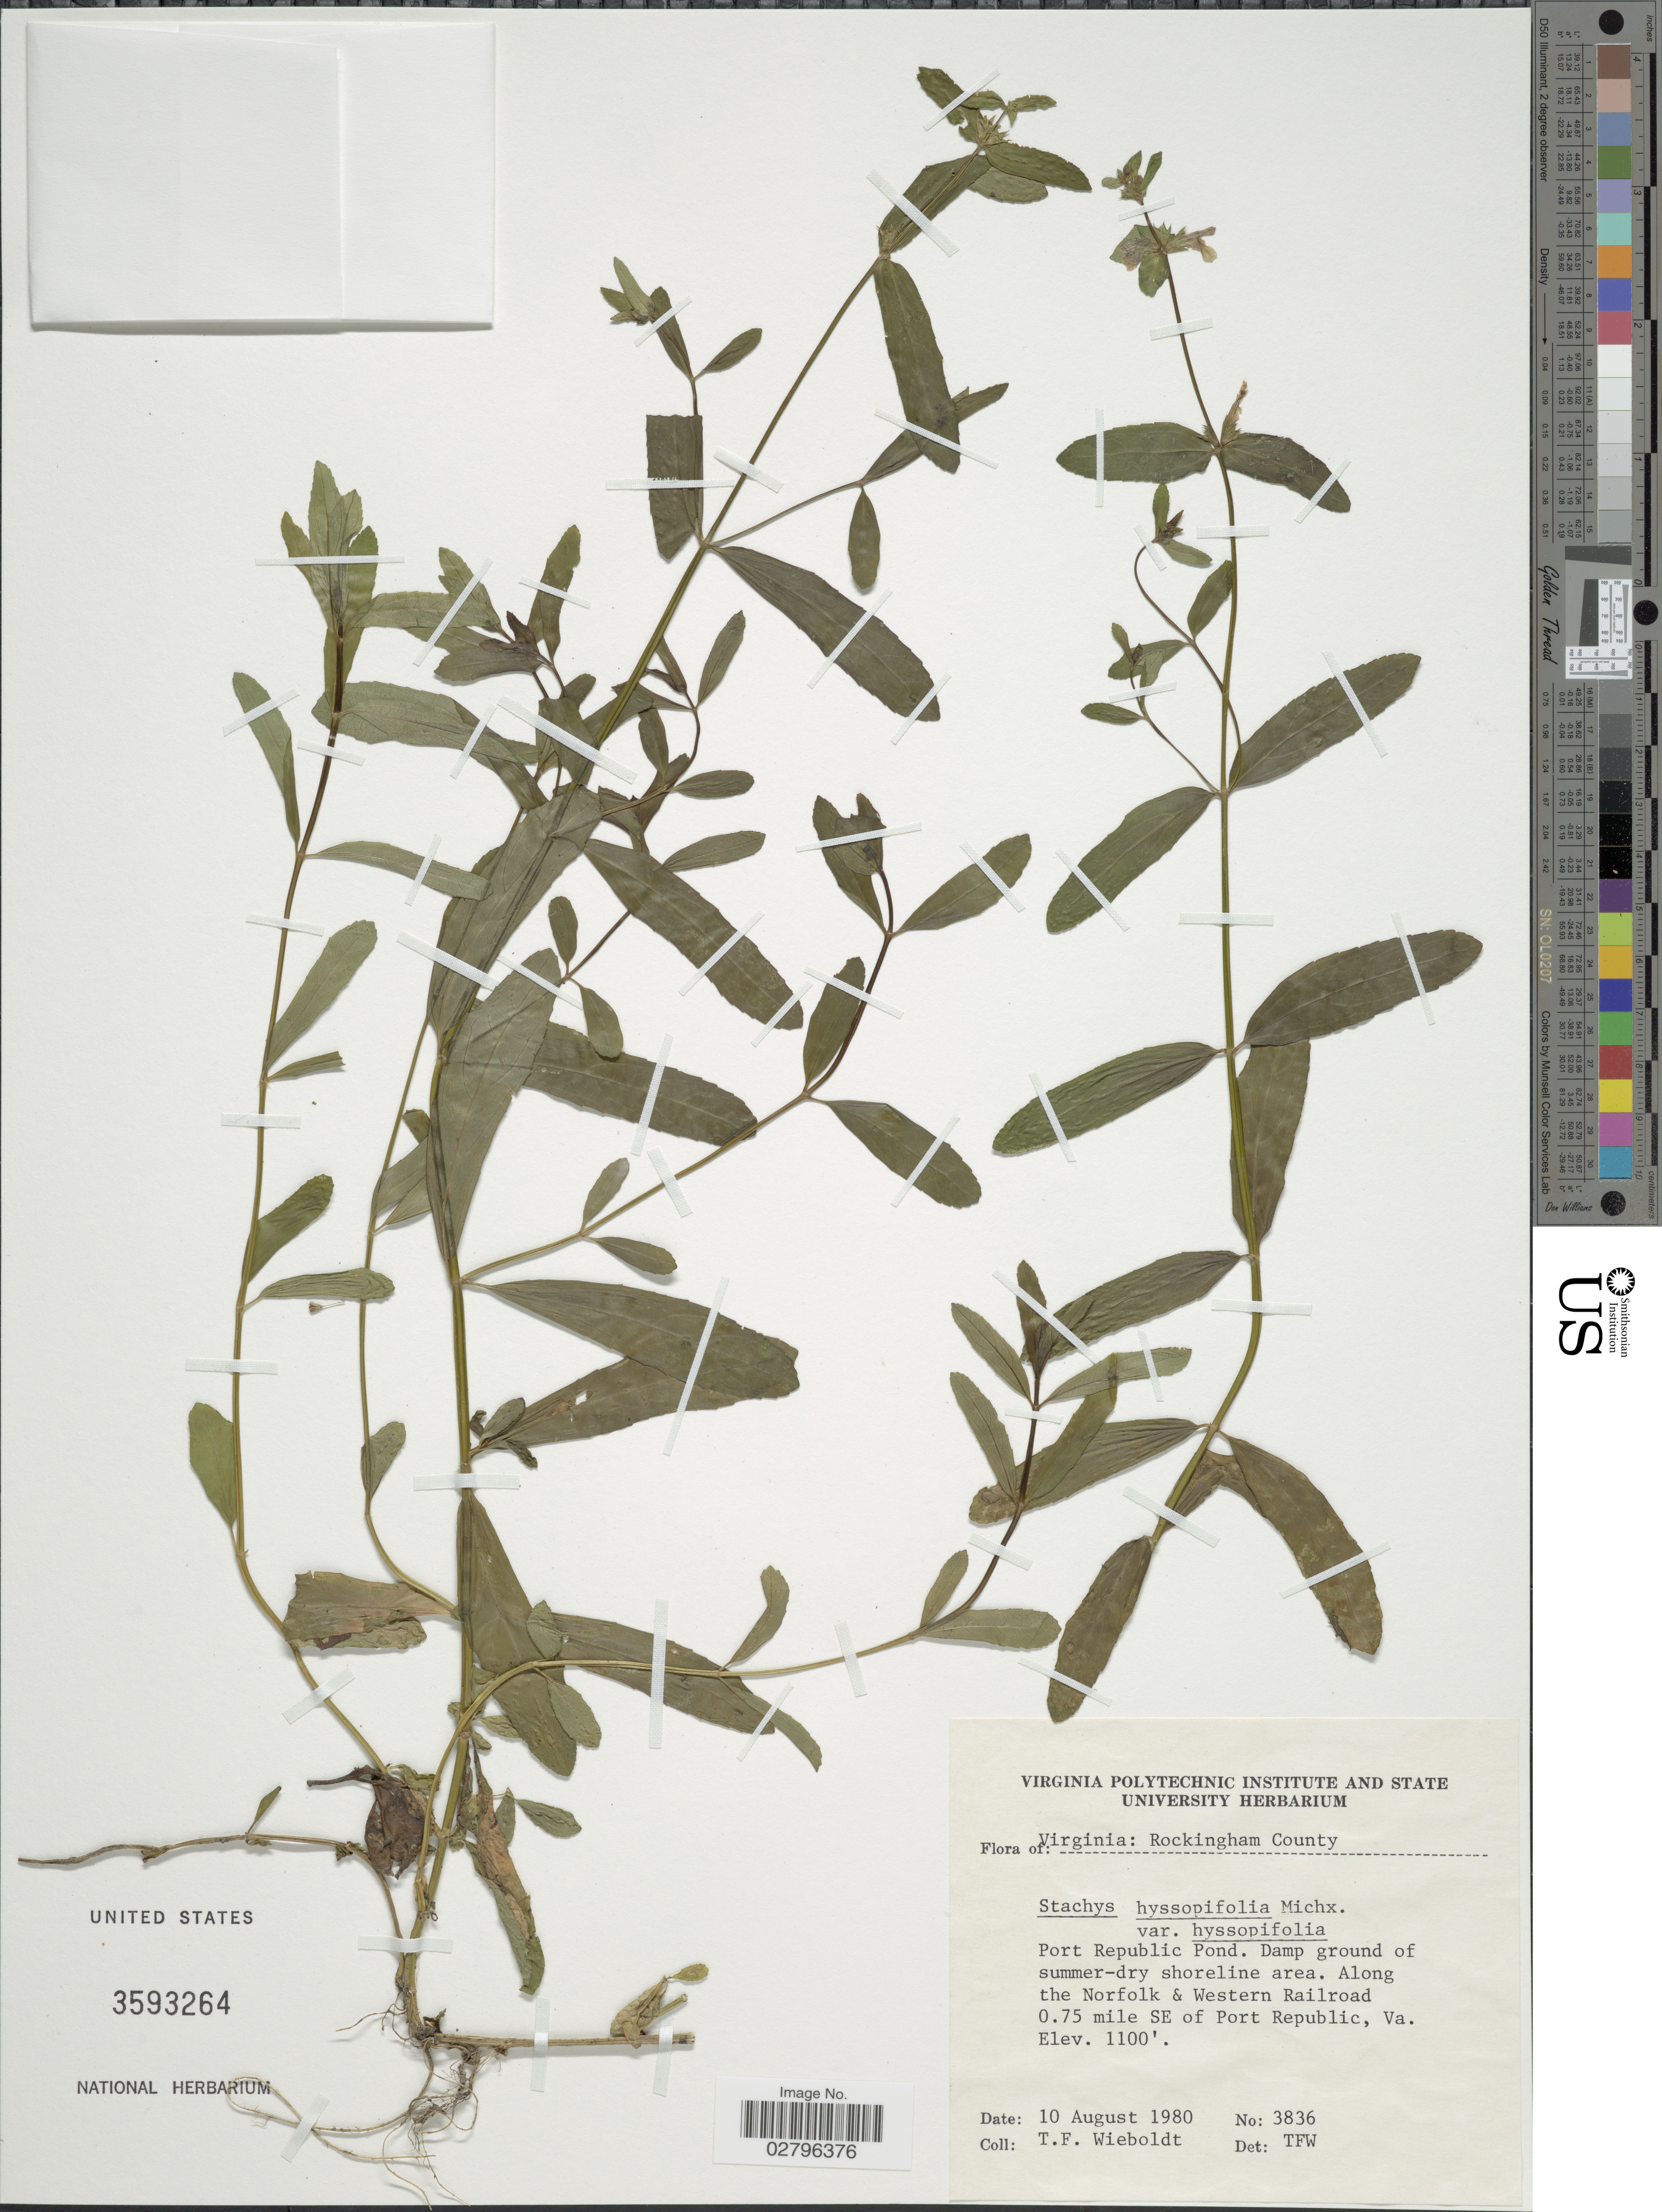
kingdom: Plantae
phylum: Tracheophyta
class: Magnoliopsida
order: Lamiales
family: Lamiaceae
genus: Stachys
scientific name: Stachys hyssopifolia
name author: Michx.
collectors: T. Wieboldt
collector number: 3836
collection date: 1980-08-10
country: United States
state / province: Virginia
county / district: Rockingham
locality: Port Republic Pond. Damp ground of summer-dry shoreline area. Along the Norfolk & Western Railroad 0.75 mile SE of Port Republic.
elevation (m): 335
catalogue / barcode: US 3593264